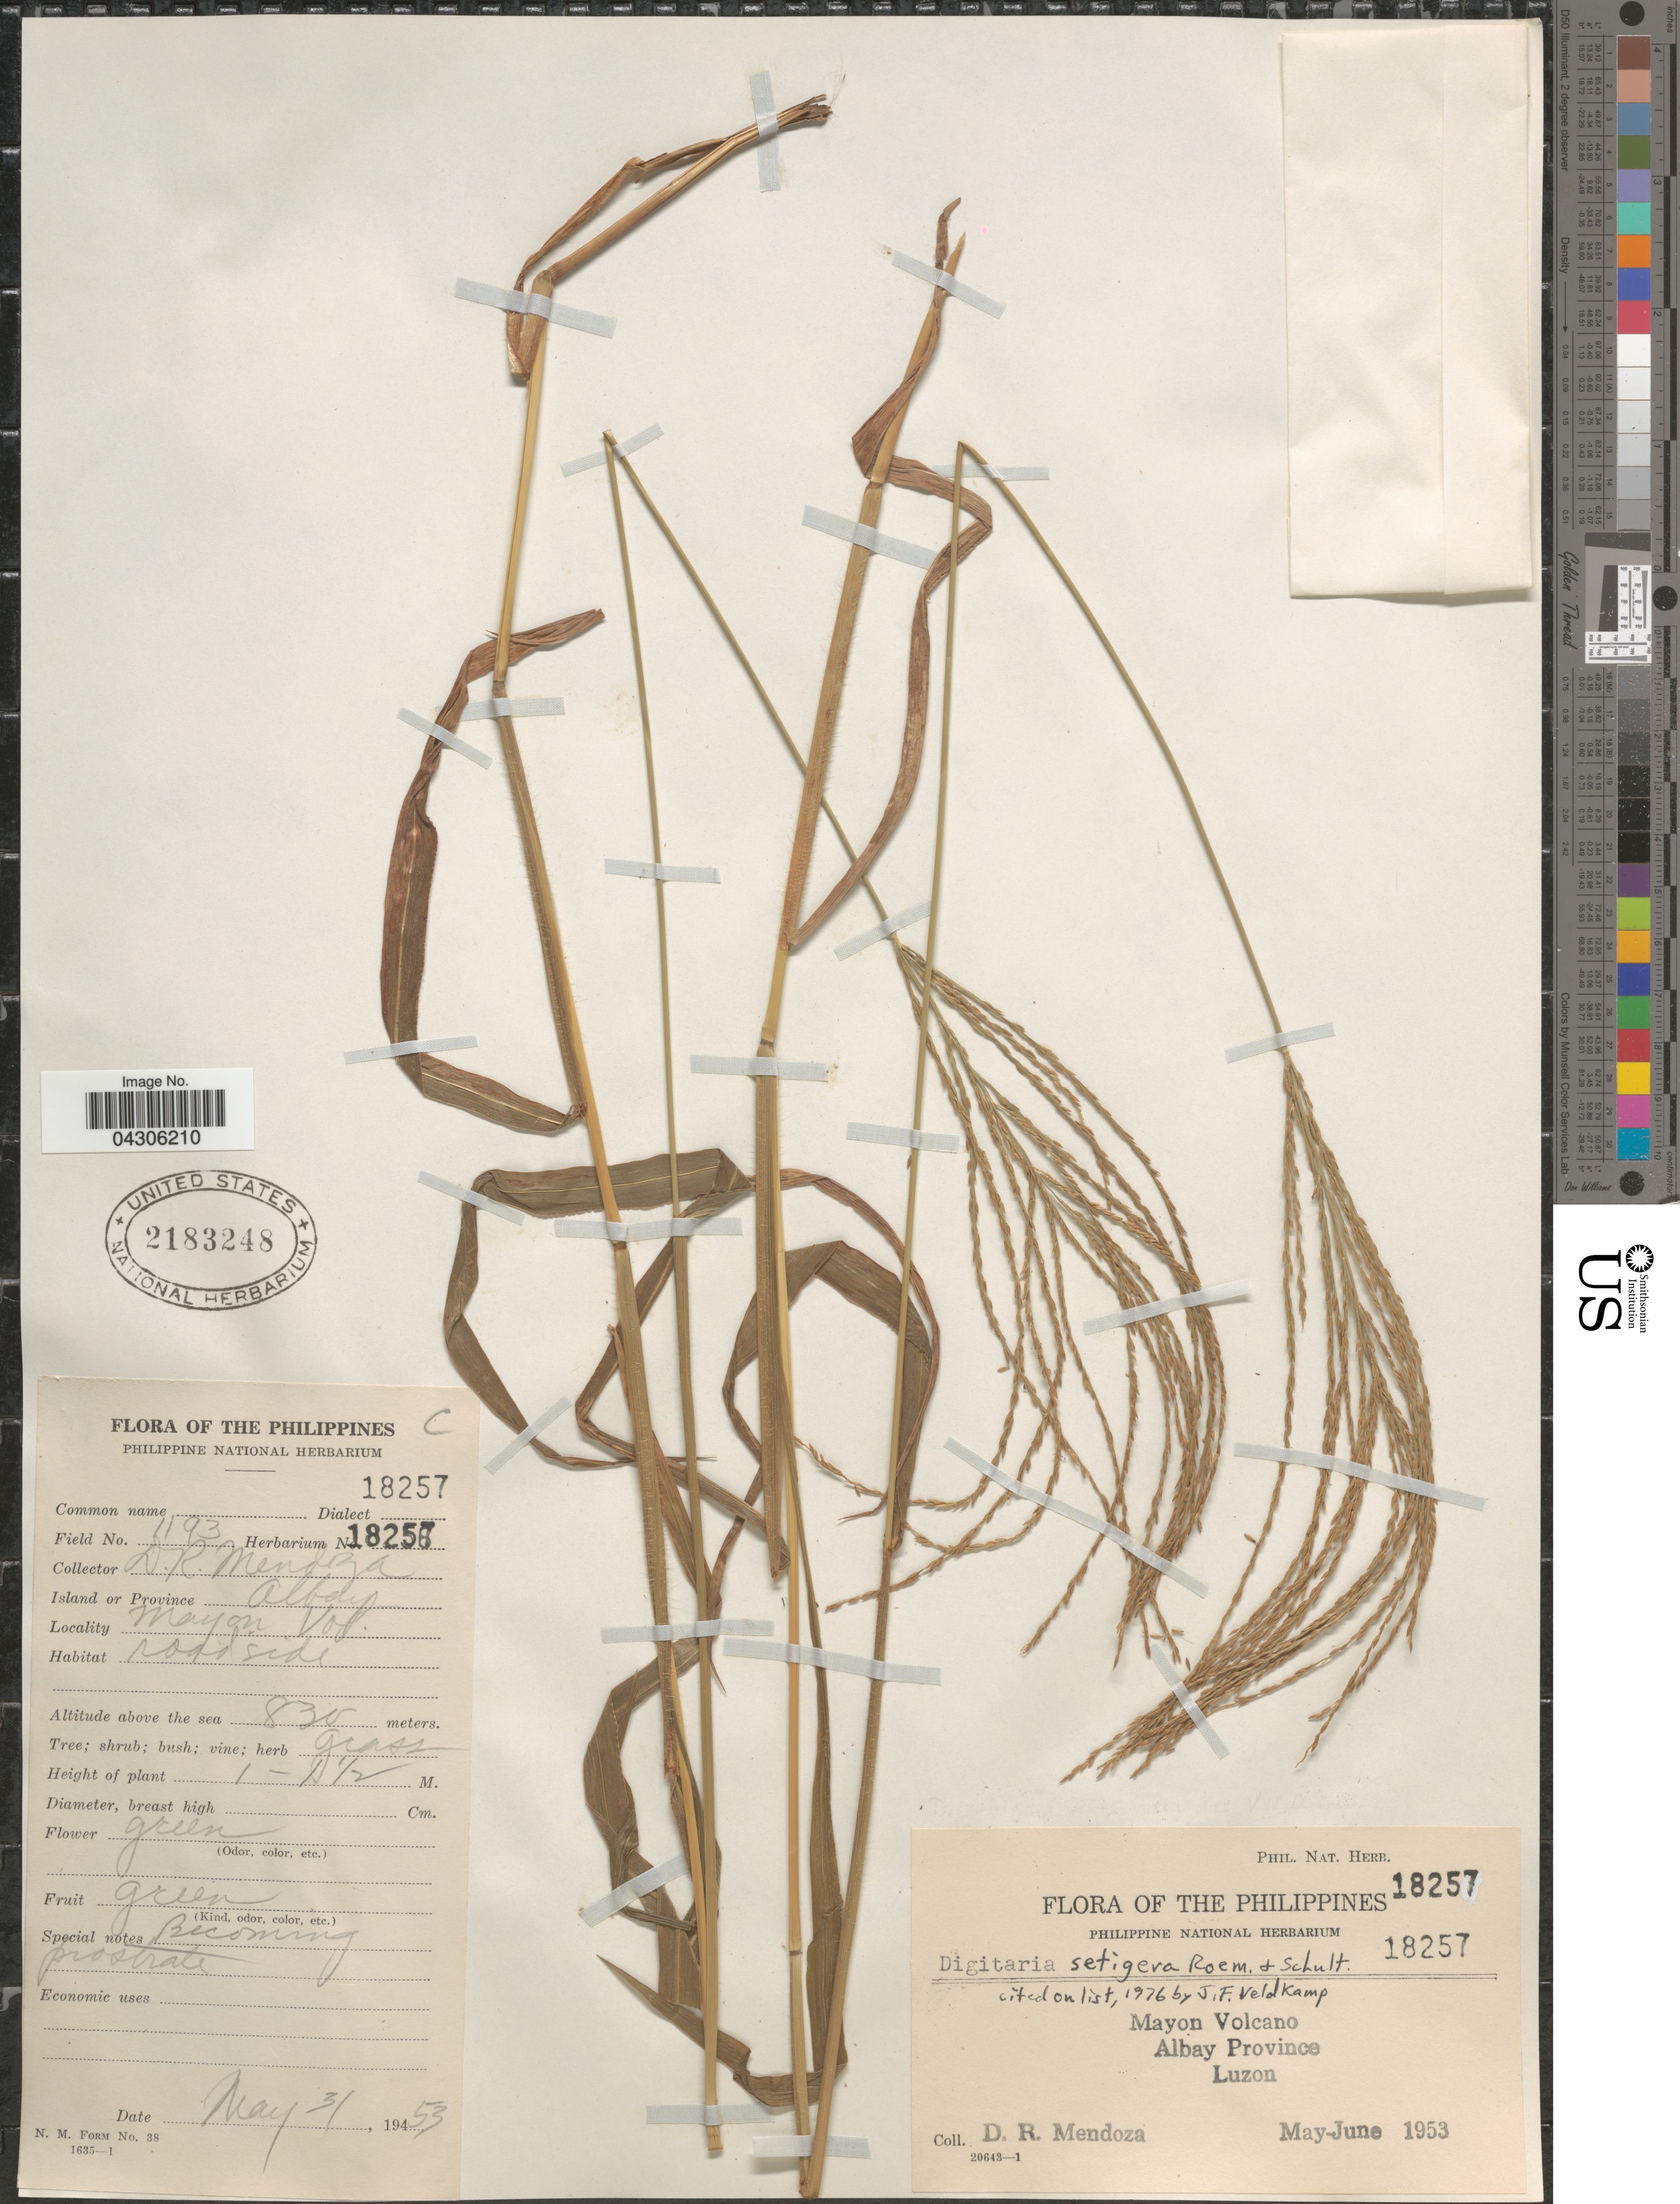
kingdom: Plantae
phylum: Tracheophyta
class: Liliopsida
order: Poales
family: Poaceae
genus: Digitaria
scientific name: Digitaria setigera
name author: Roth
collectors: D. Mendoza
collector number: Phil. Nat. Herb. 18257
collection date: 1953-05-31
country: Philippines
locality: Island or Province Albay. Mayon Volcano. Luzon.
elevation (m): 830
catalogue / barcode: US 2183248